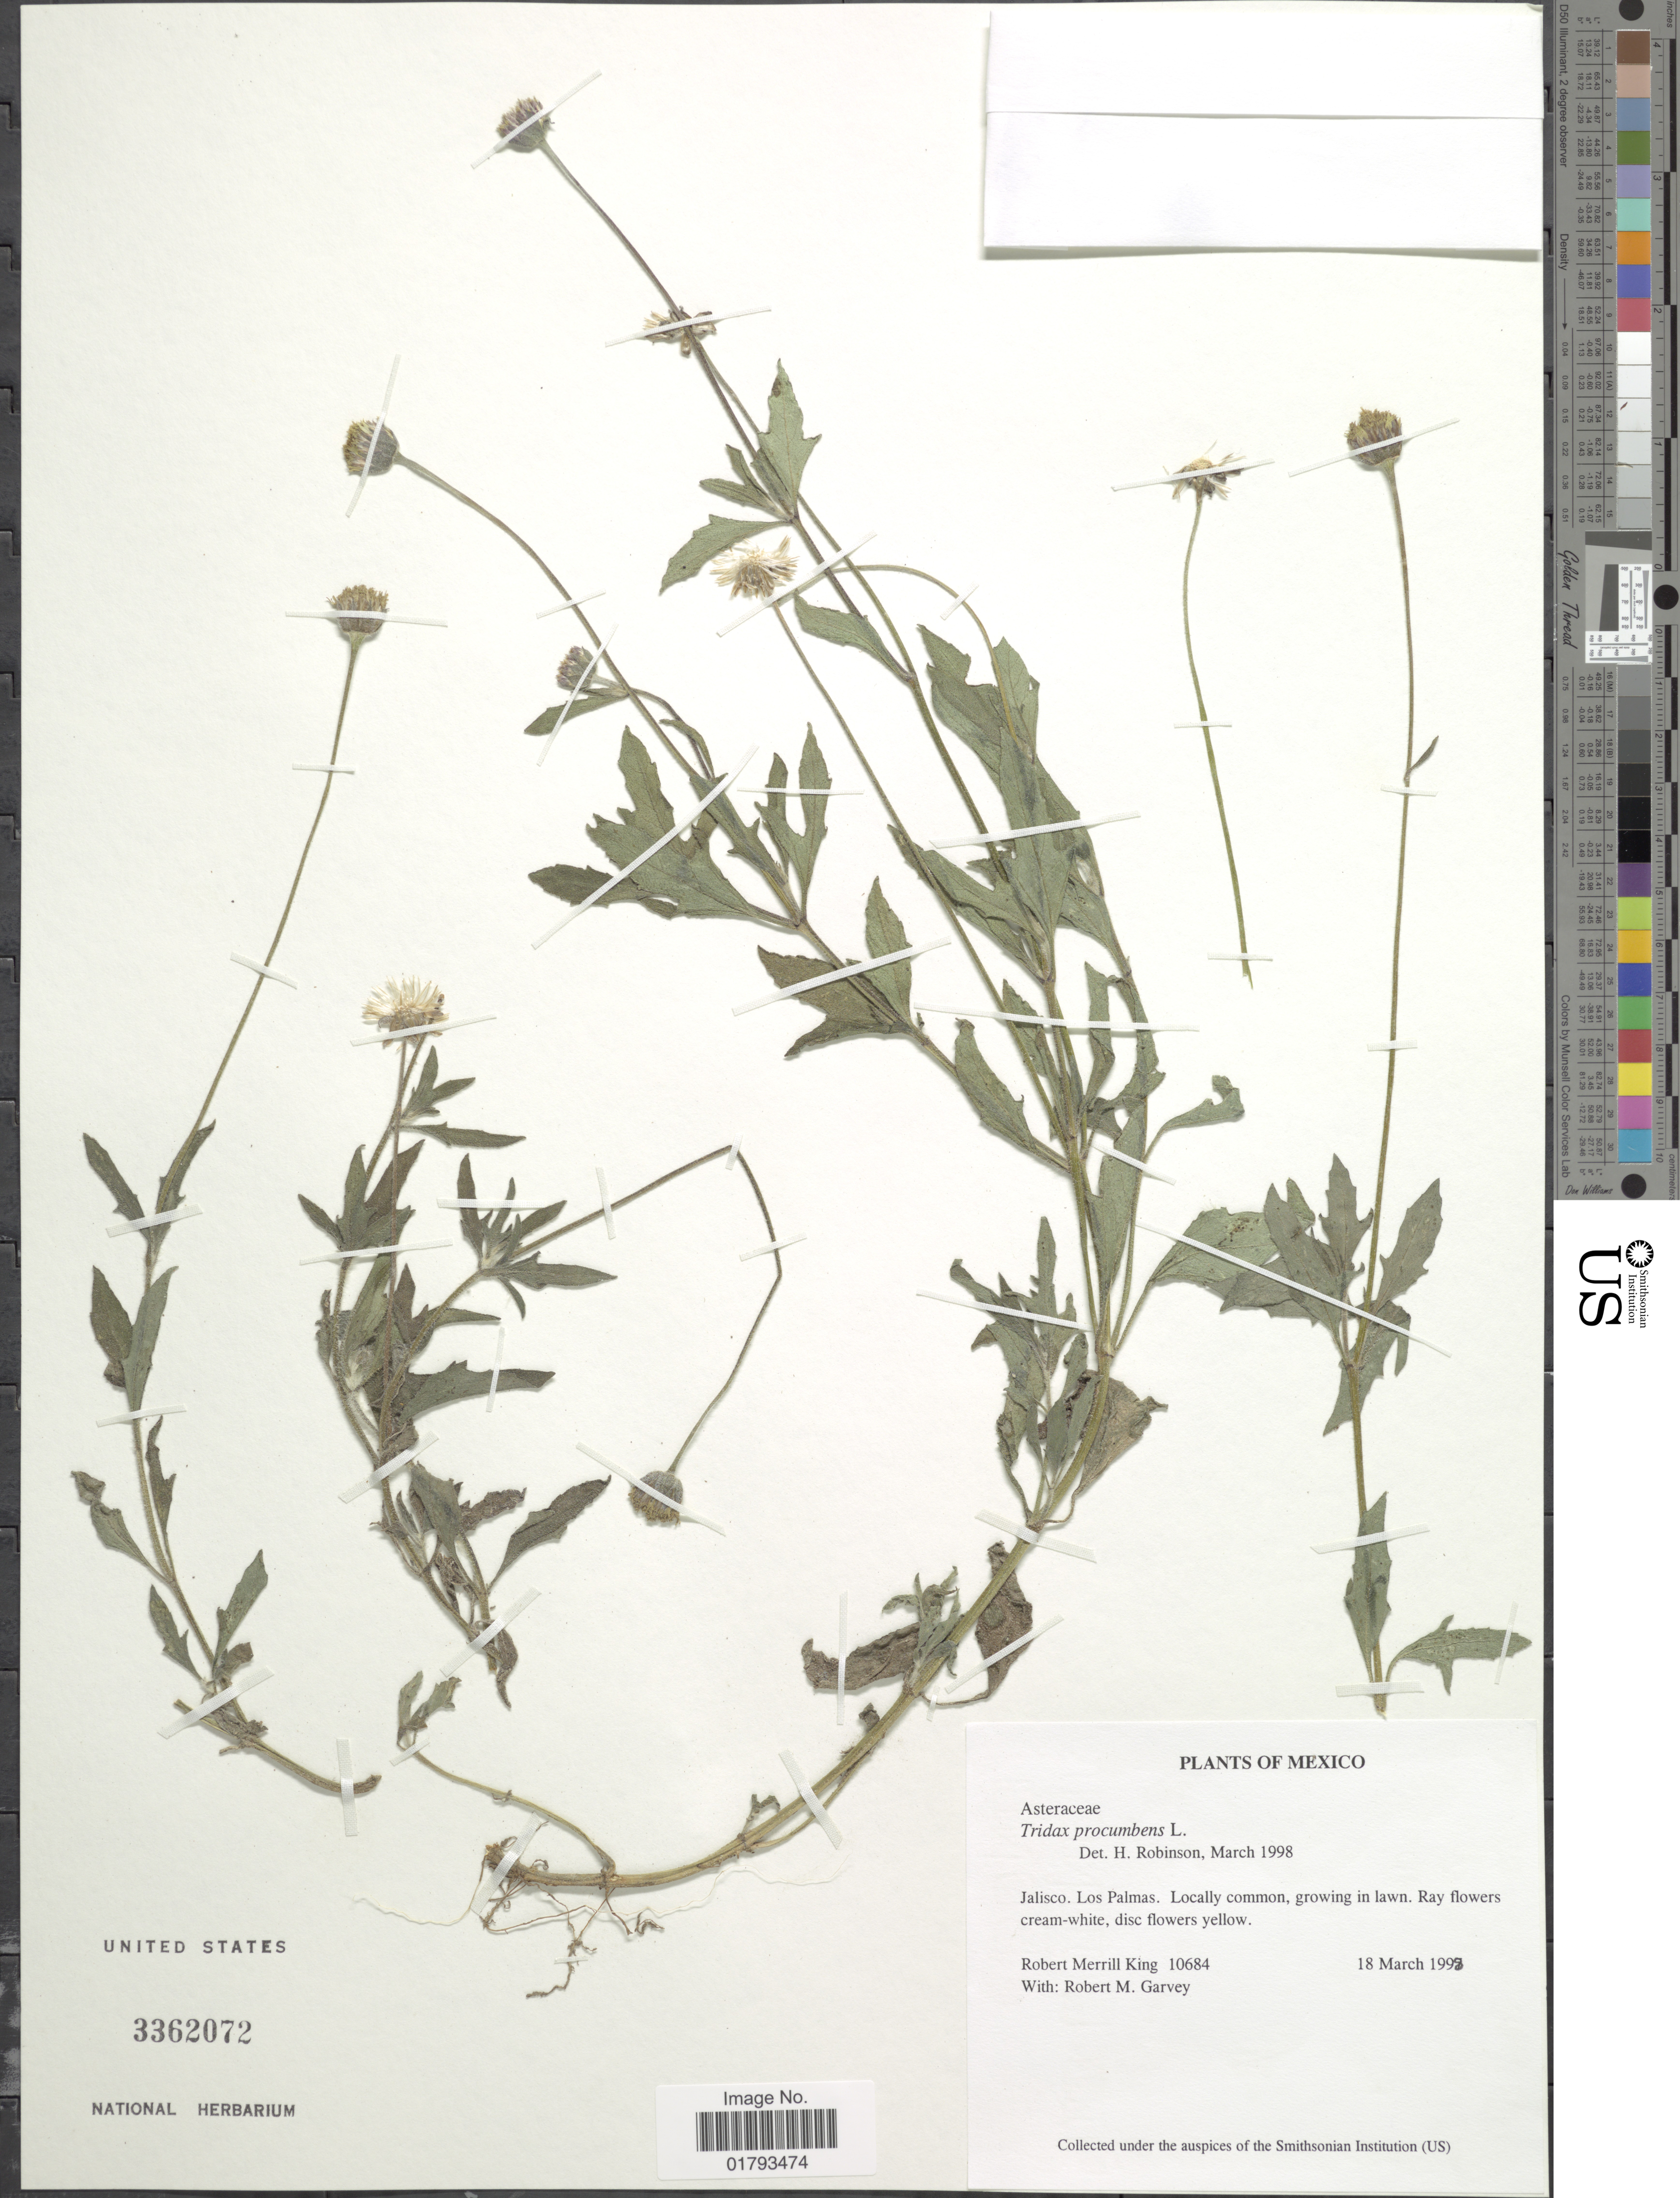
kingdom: Plantae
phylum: Tracheophyta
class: Magnoliopsida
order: Asterales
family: Asteraceae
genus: Tridax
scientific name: Tridax procumbens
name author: L.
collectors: R. M. King & R. Garvey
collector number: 10684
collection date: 1998-03-18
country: Mexico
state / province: Jalisco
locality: Jalisco. Los Palmas.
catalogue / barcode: US 3362072